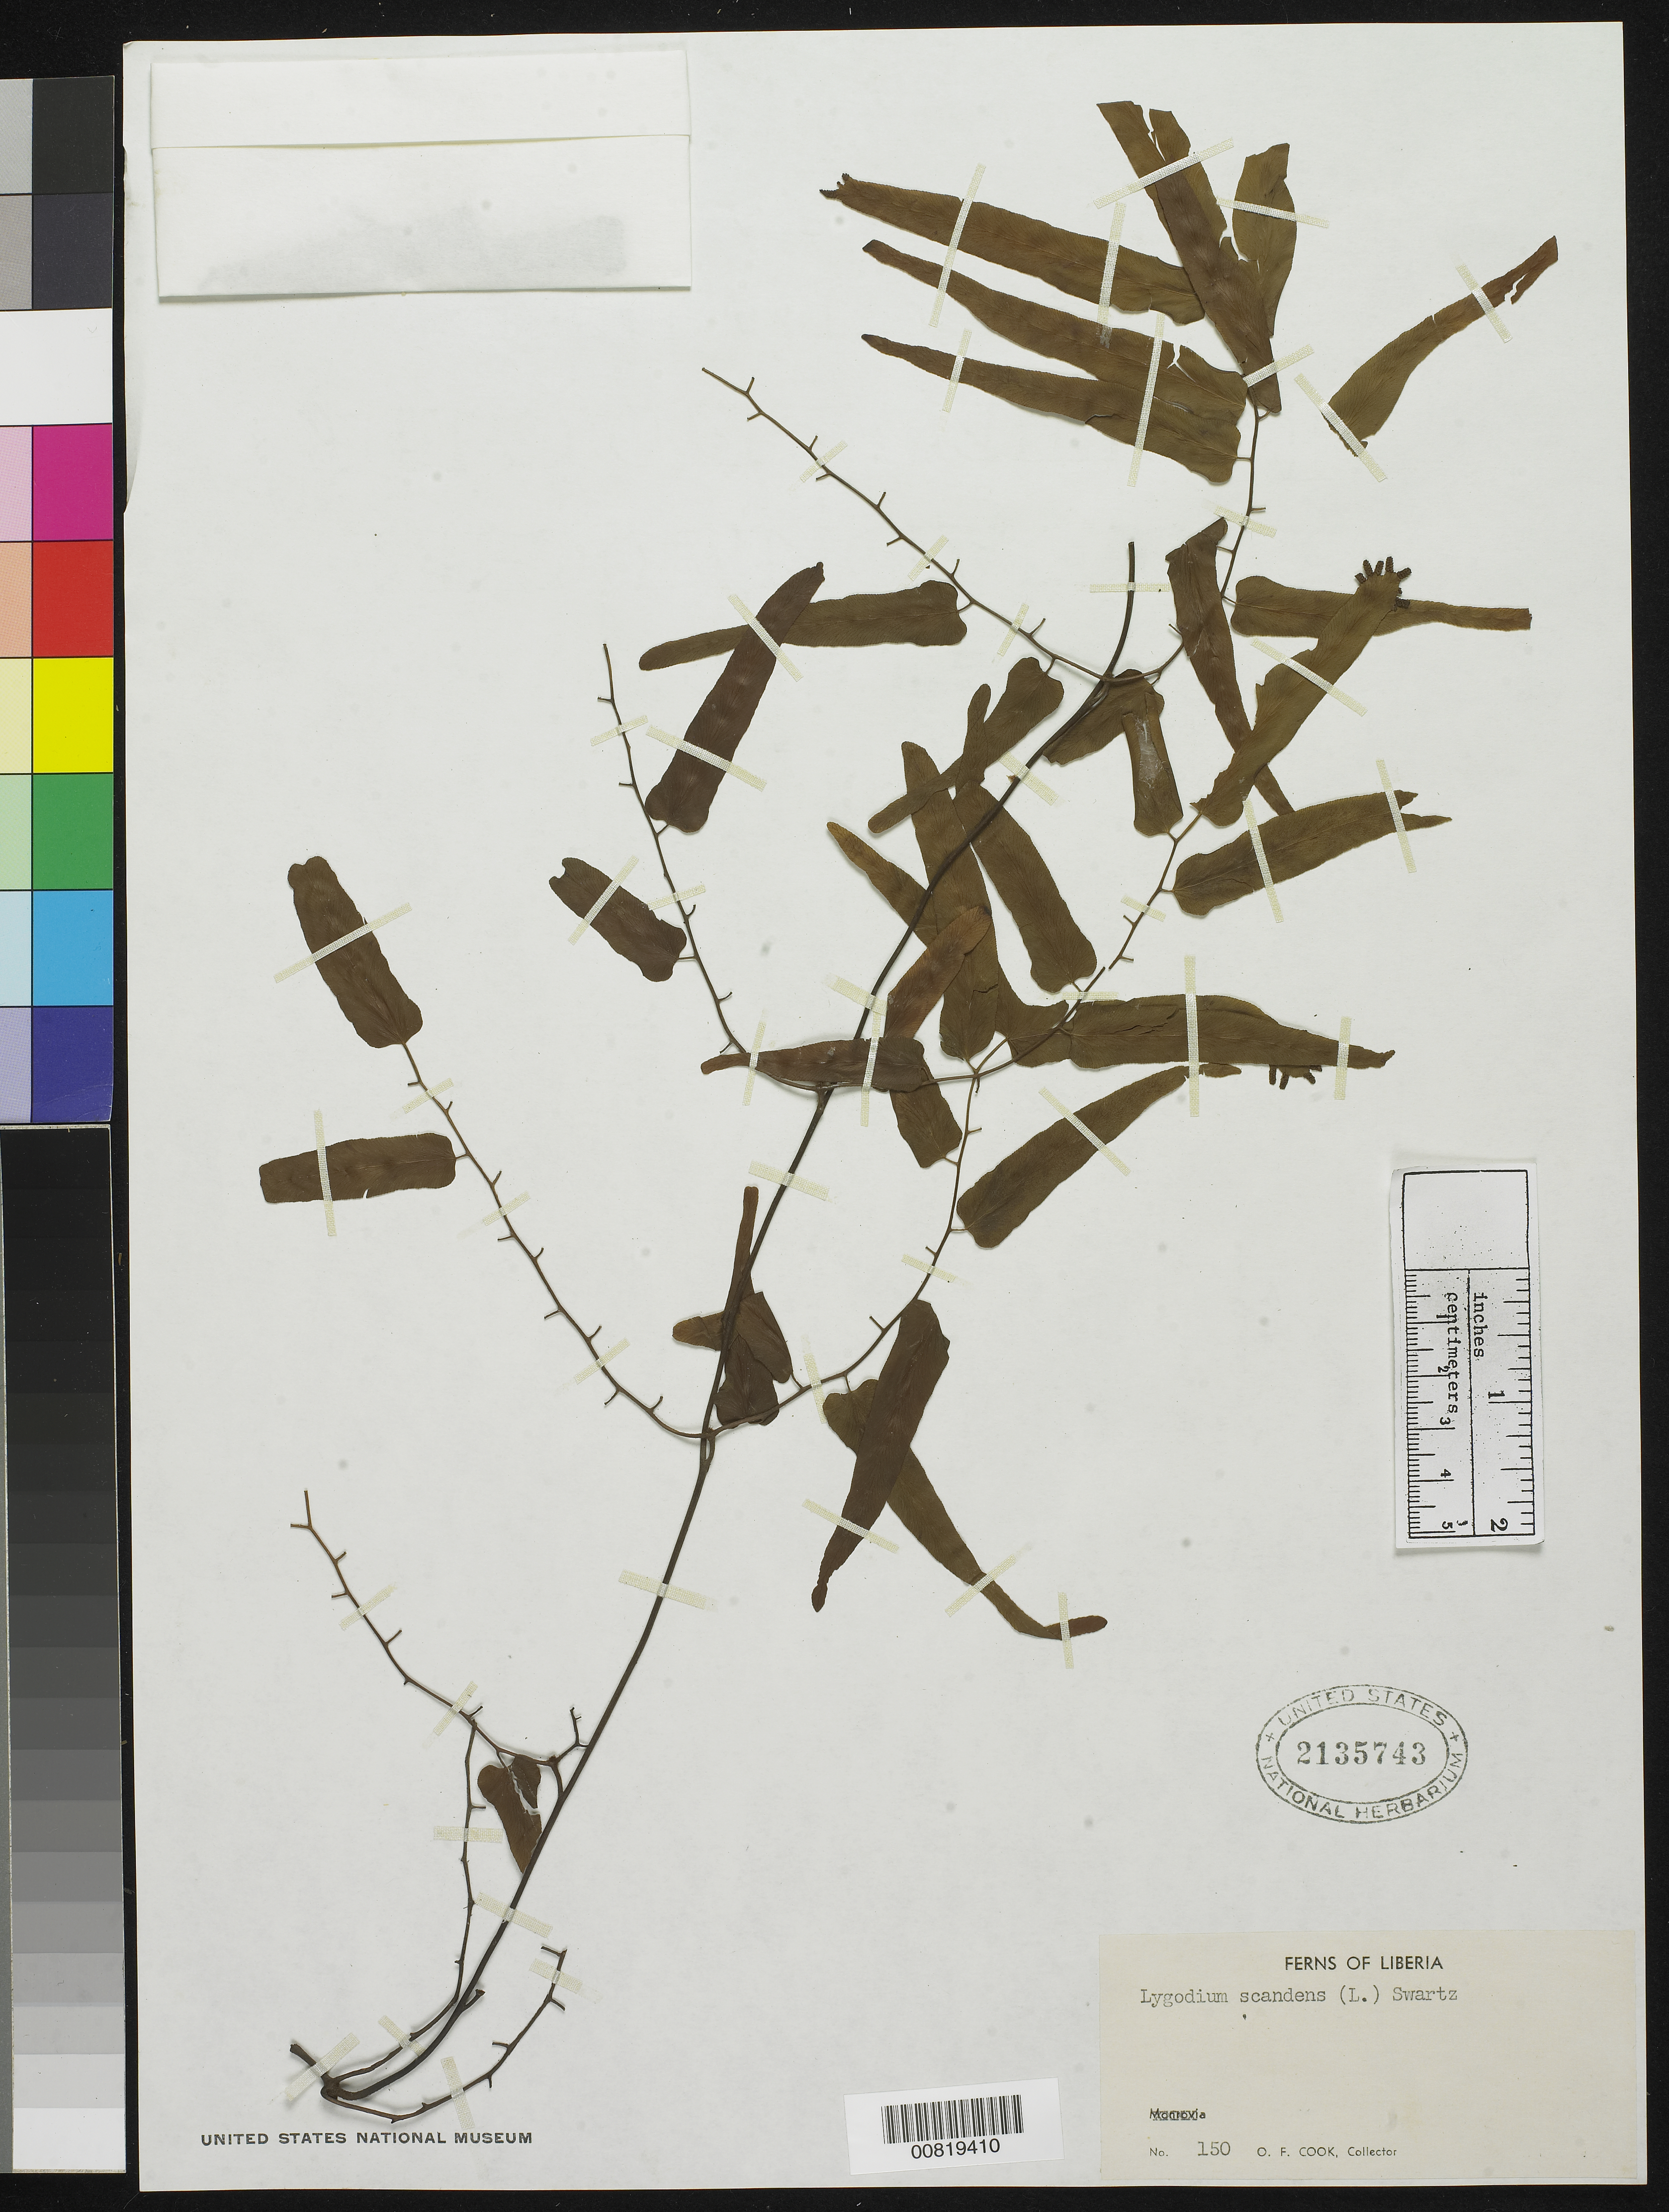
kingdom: Plantae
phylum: Tracheophyta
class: Polypodiopsida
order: Schizaeales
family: Lygodiaceae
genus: Lygodium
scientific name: Lygodium microphyllum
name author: (Cav.) R. Br.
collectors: O. F. Cook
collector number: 150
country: Liberia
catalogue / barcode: US 2135743